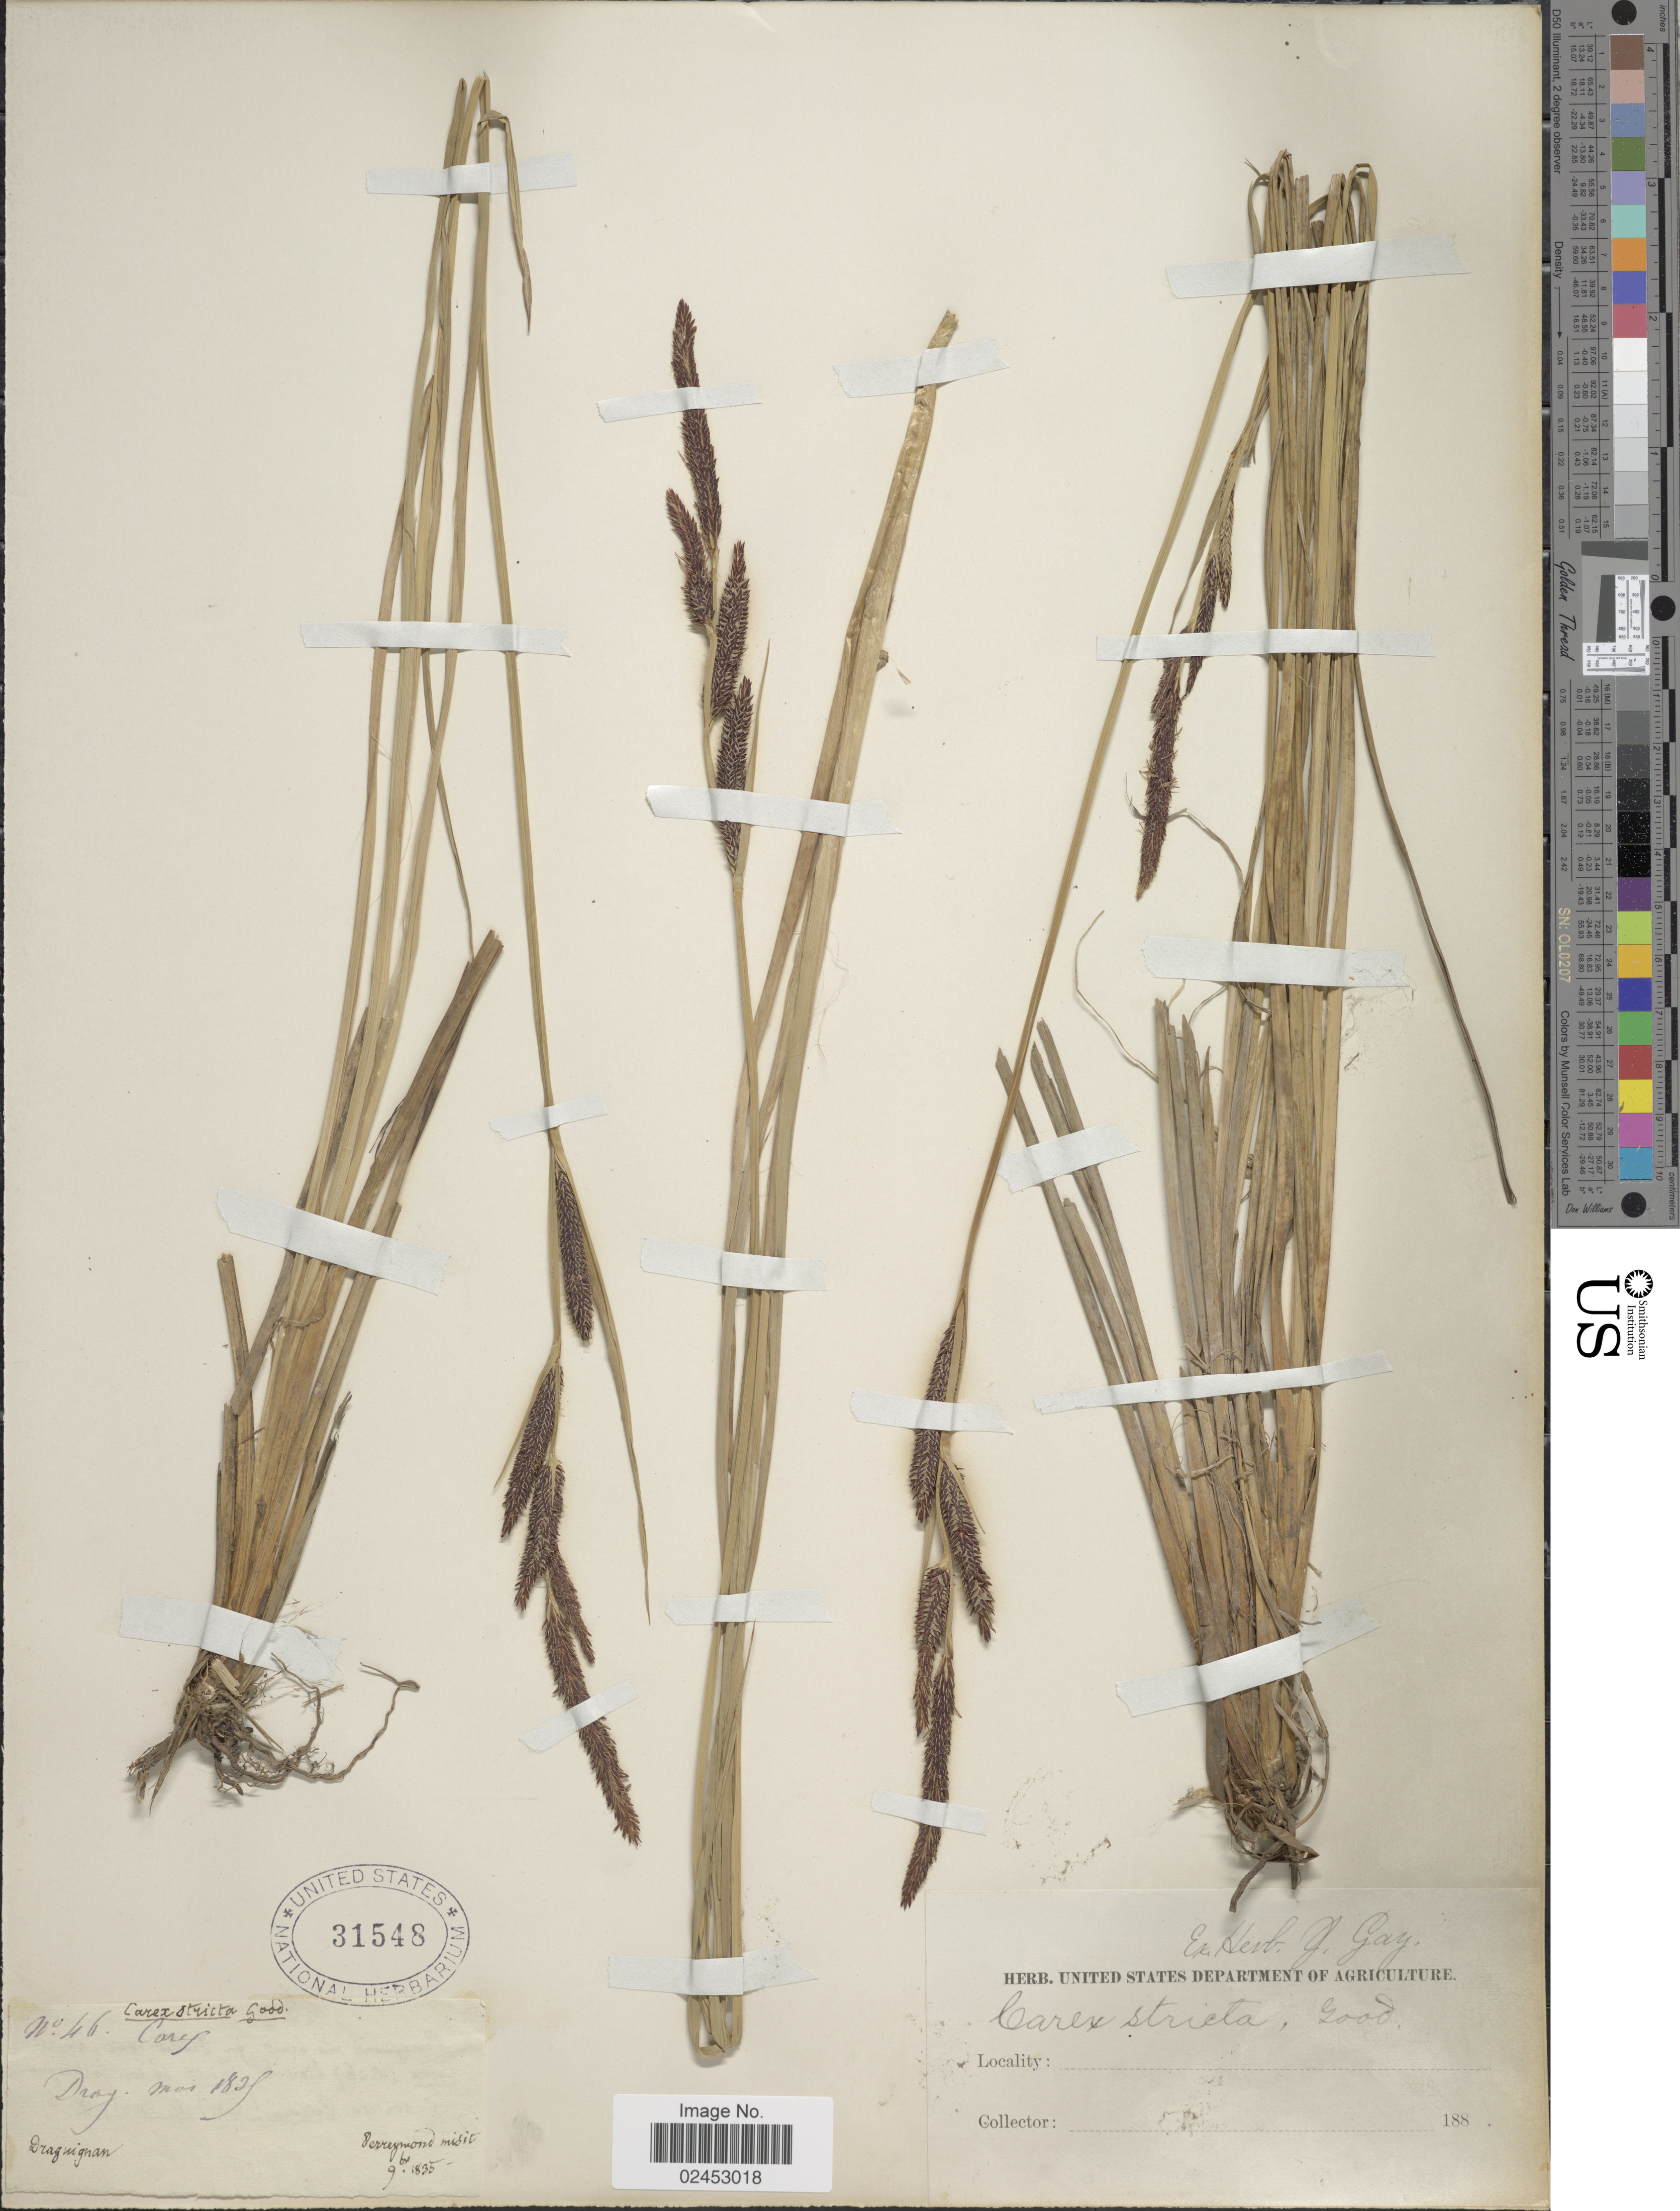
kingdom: Plantae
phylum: Tracheophyta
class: Liliopsida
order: Poales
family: Cyperaceae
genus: Carex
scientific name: Carex stricta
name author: Lam.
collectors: J. Perreymond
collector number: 46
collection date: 1829-05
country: France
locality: Draguignan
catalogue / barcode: US 31548